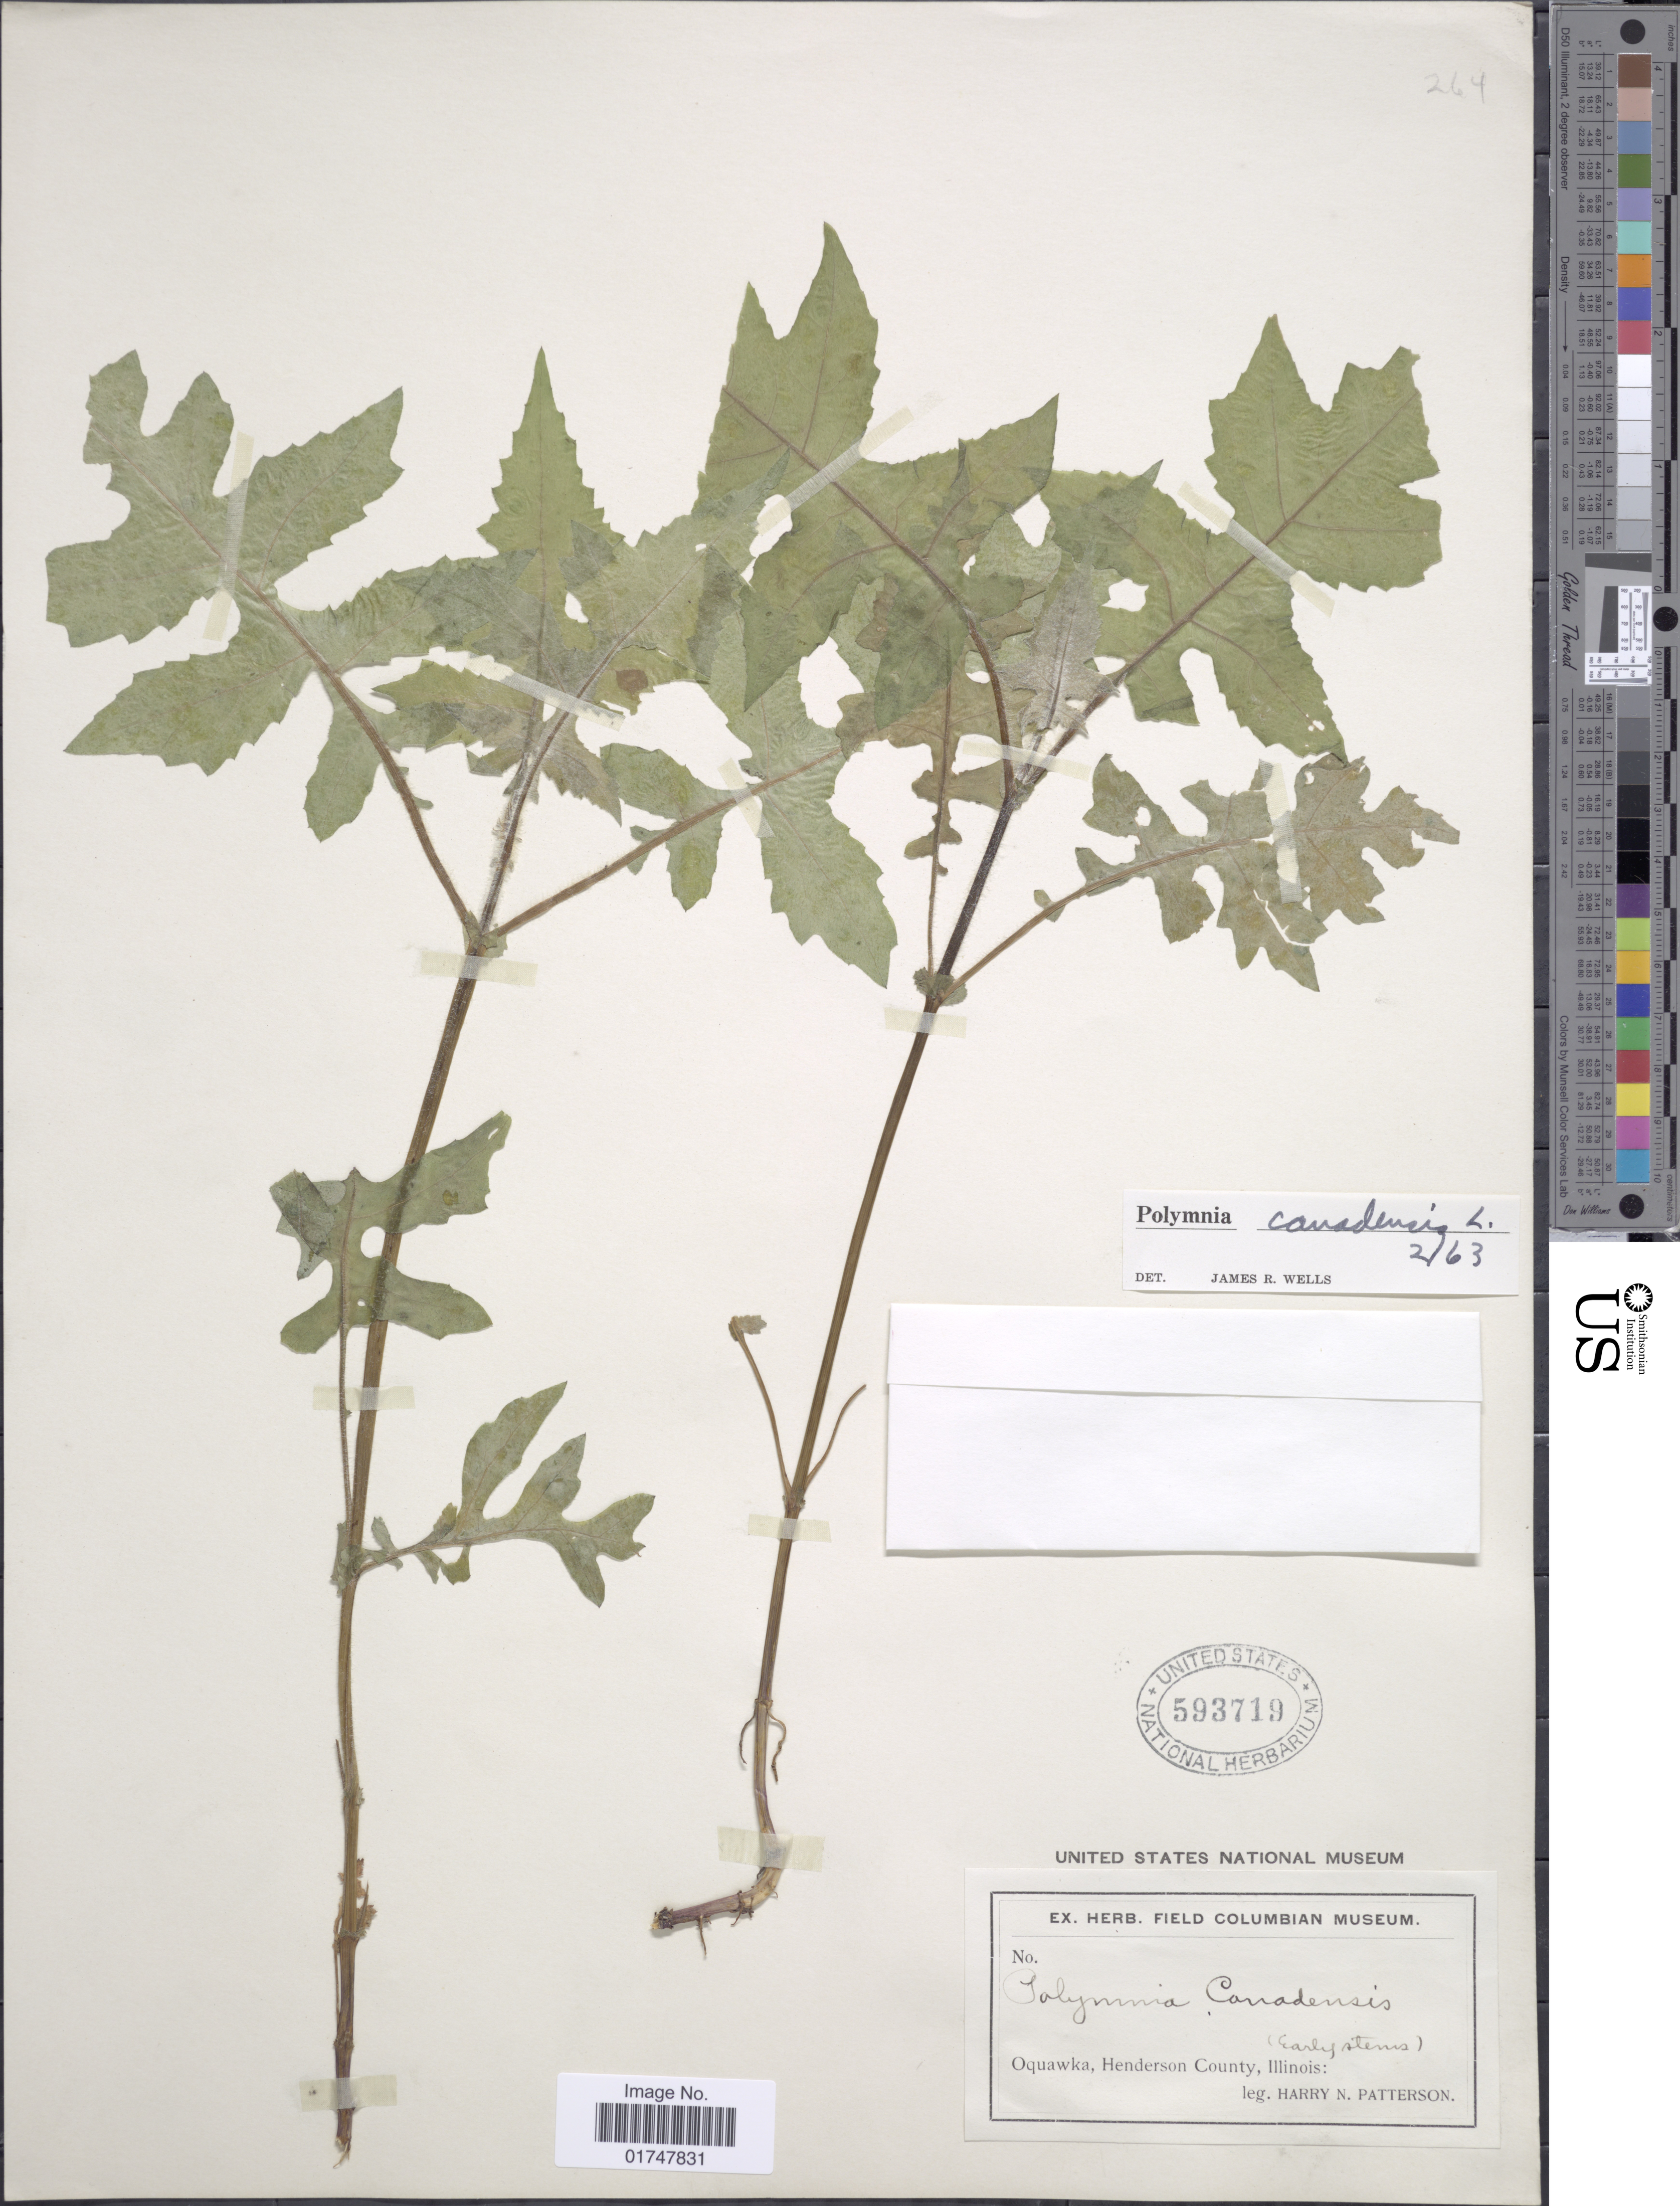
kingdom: Plantae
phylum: Tracheophyta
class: Magnoliopsida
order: Asterales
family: Asteraceae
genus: Polymnia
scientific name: Polymnia canadensis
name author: L.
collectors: H. N. Patterson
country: United States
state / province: Illinois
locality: Iquaqka, Henderson County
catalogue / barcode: US 593719